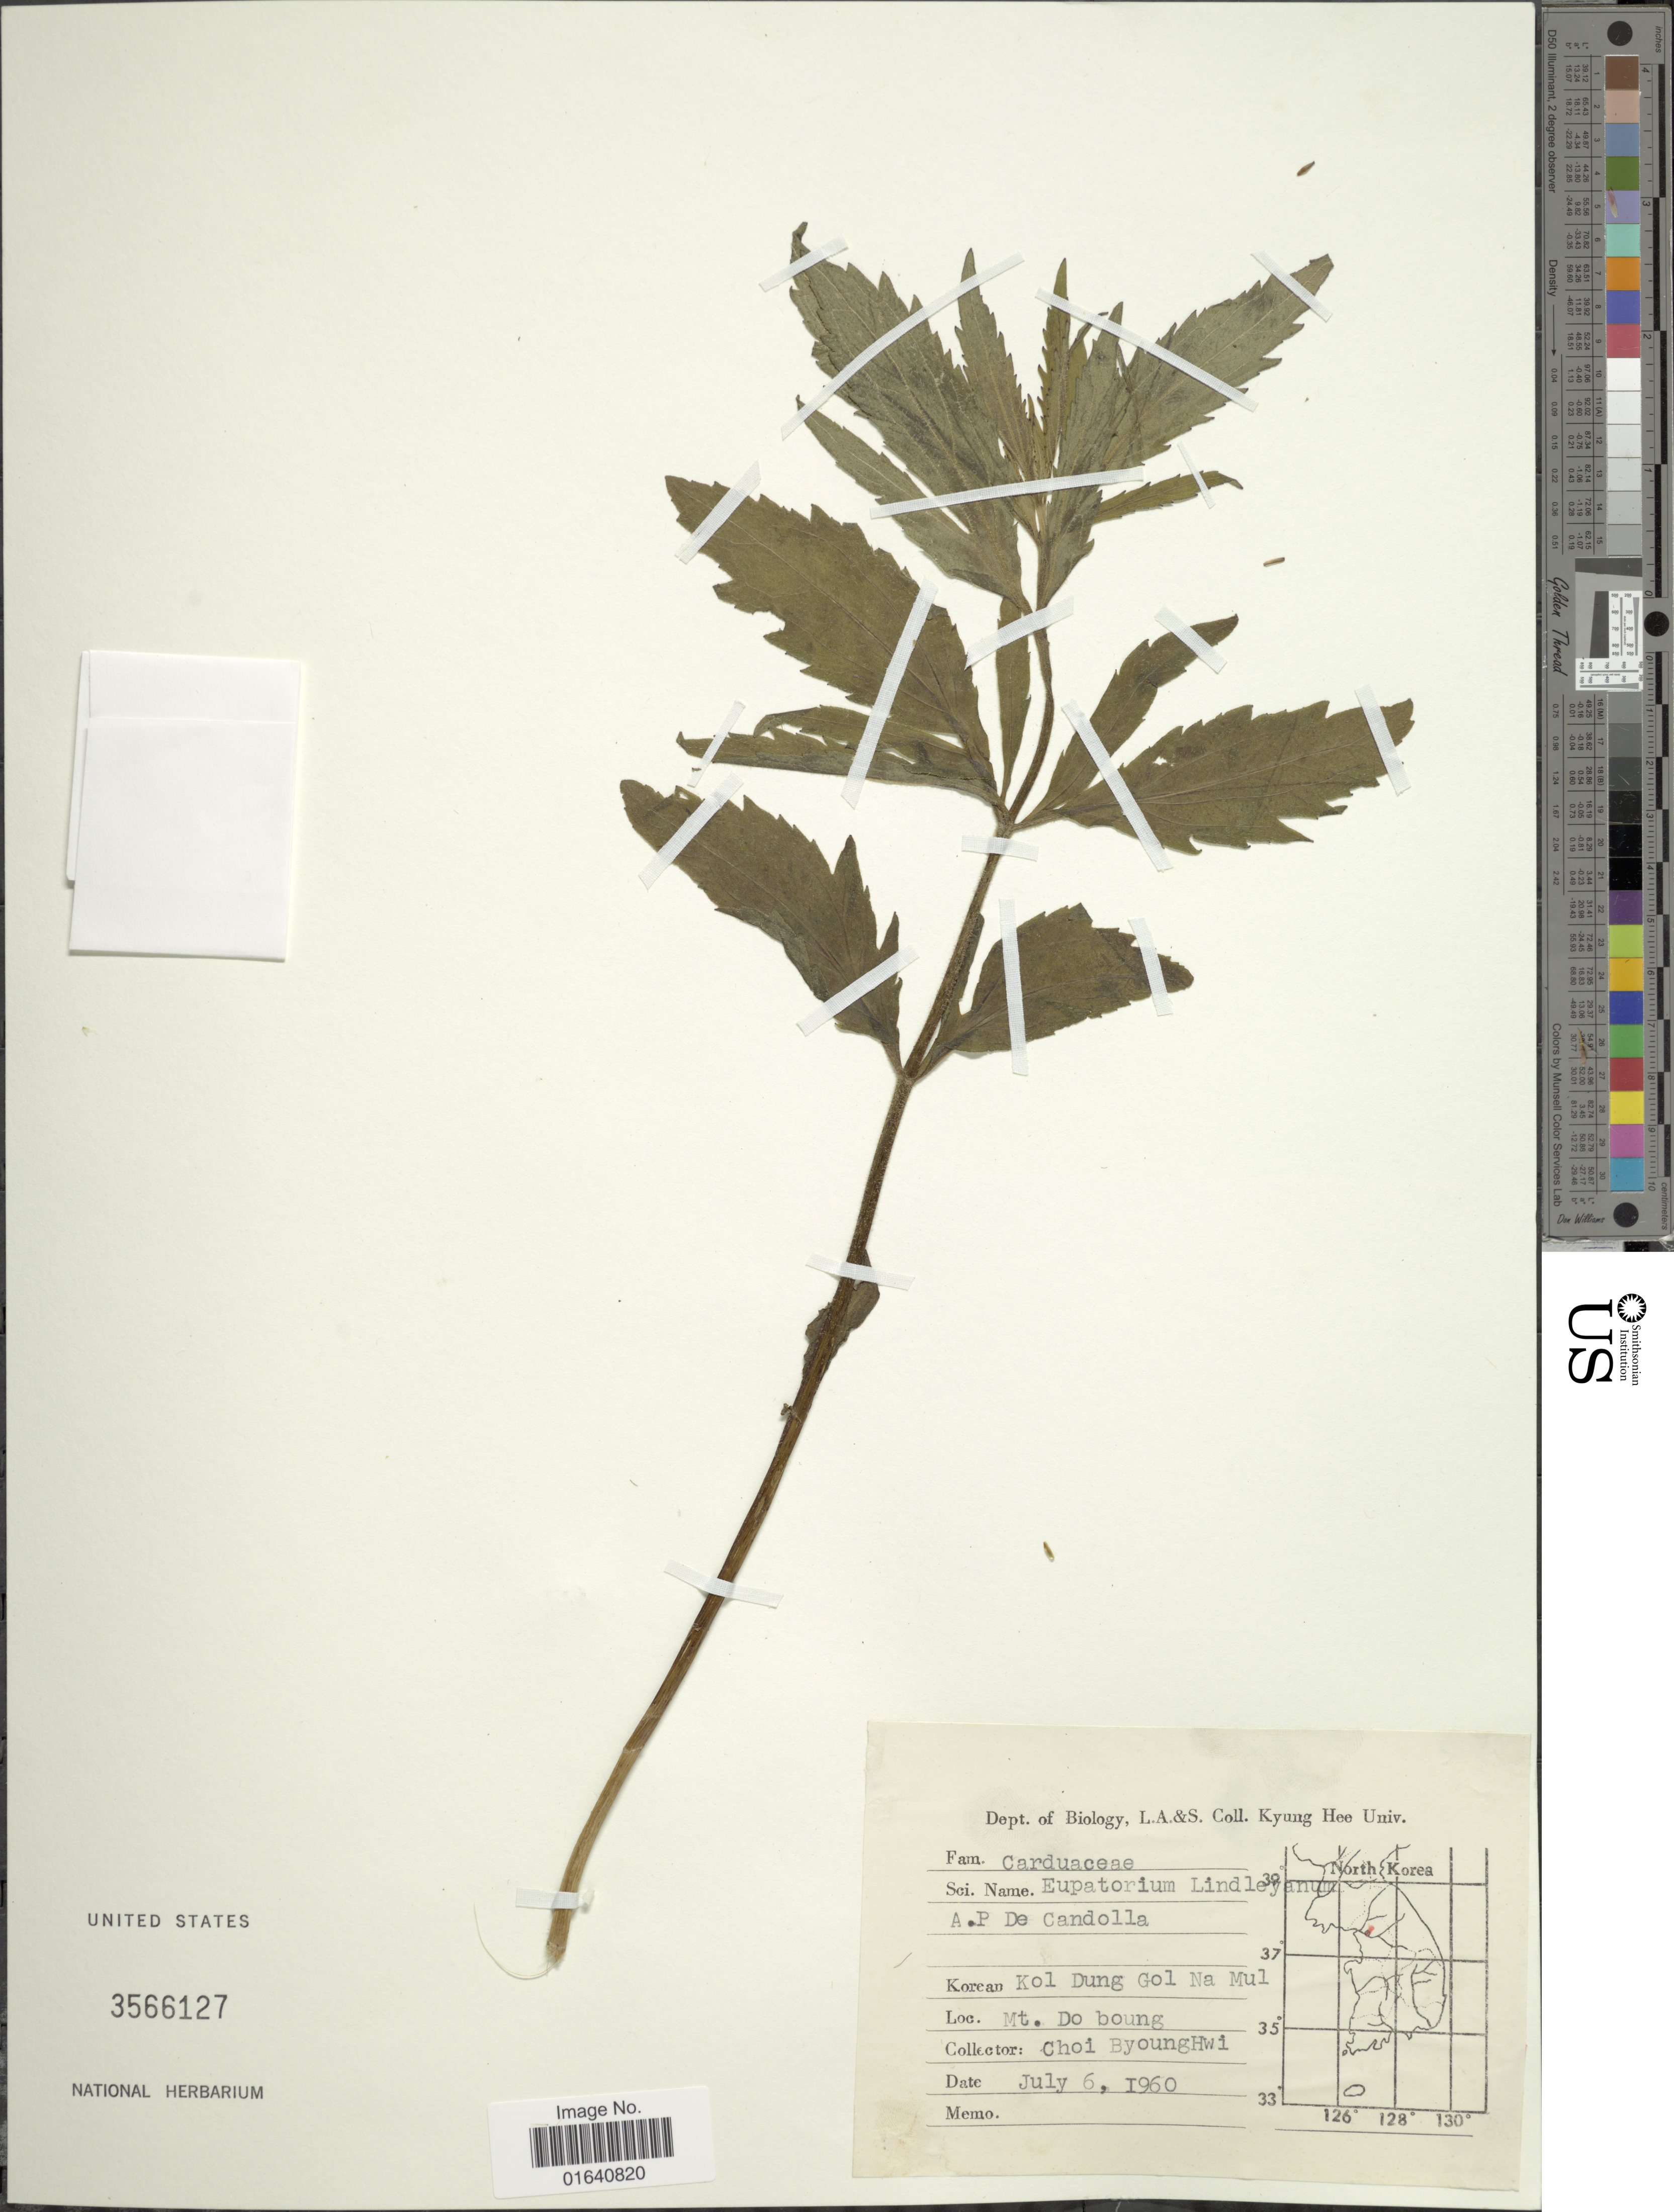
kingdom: Plantae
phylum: Tracheophyta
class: Magnoliopsida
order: Asterales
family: Asteraceae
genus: Eupatorium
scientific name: Eupatorium lindleyanum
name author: DC.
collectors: B.H. Choi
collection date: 1960-07-06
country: North Korea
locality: Korean Kol Dung Gol Na Mul, Mt. Do boung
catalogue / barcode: US 3566127